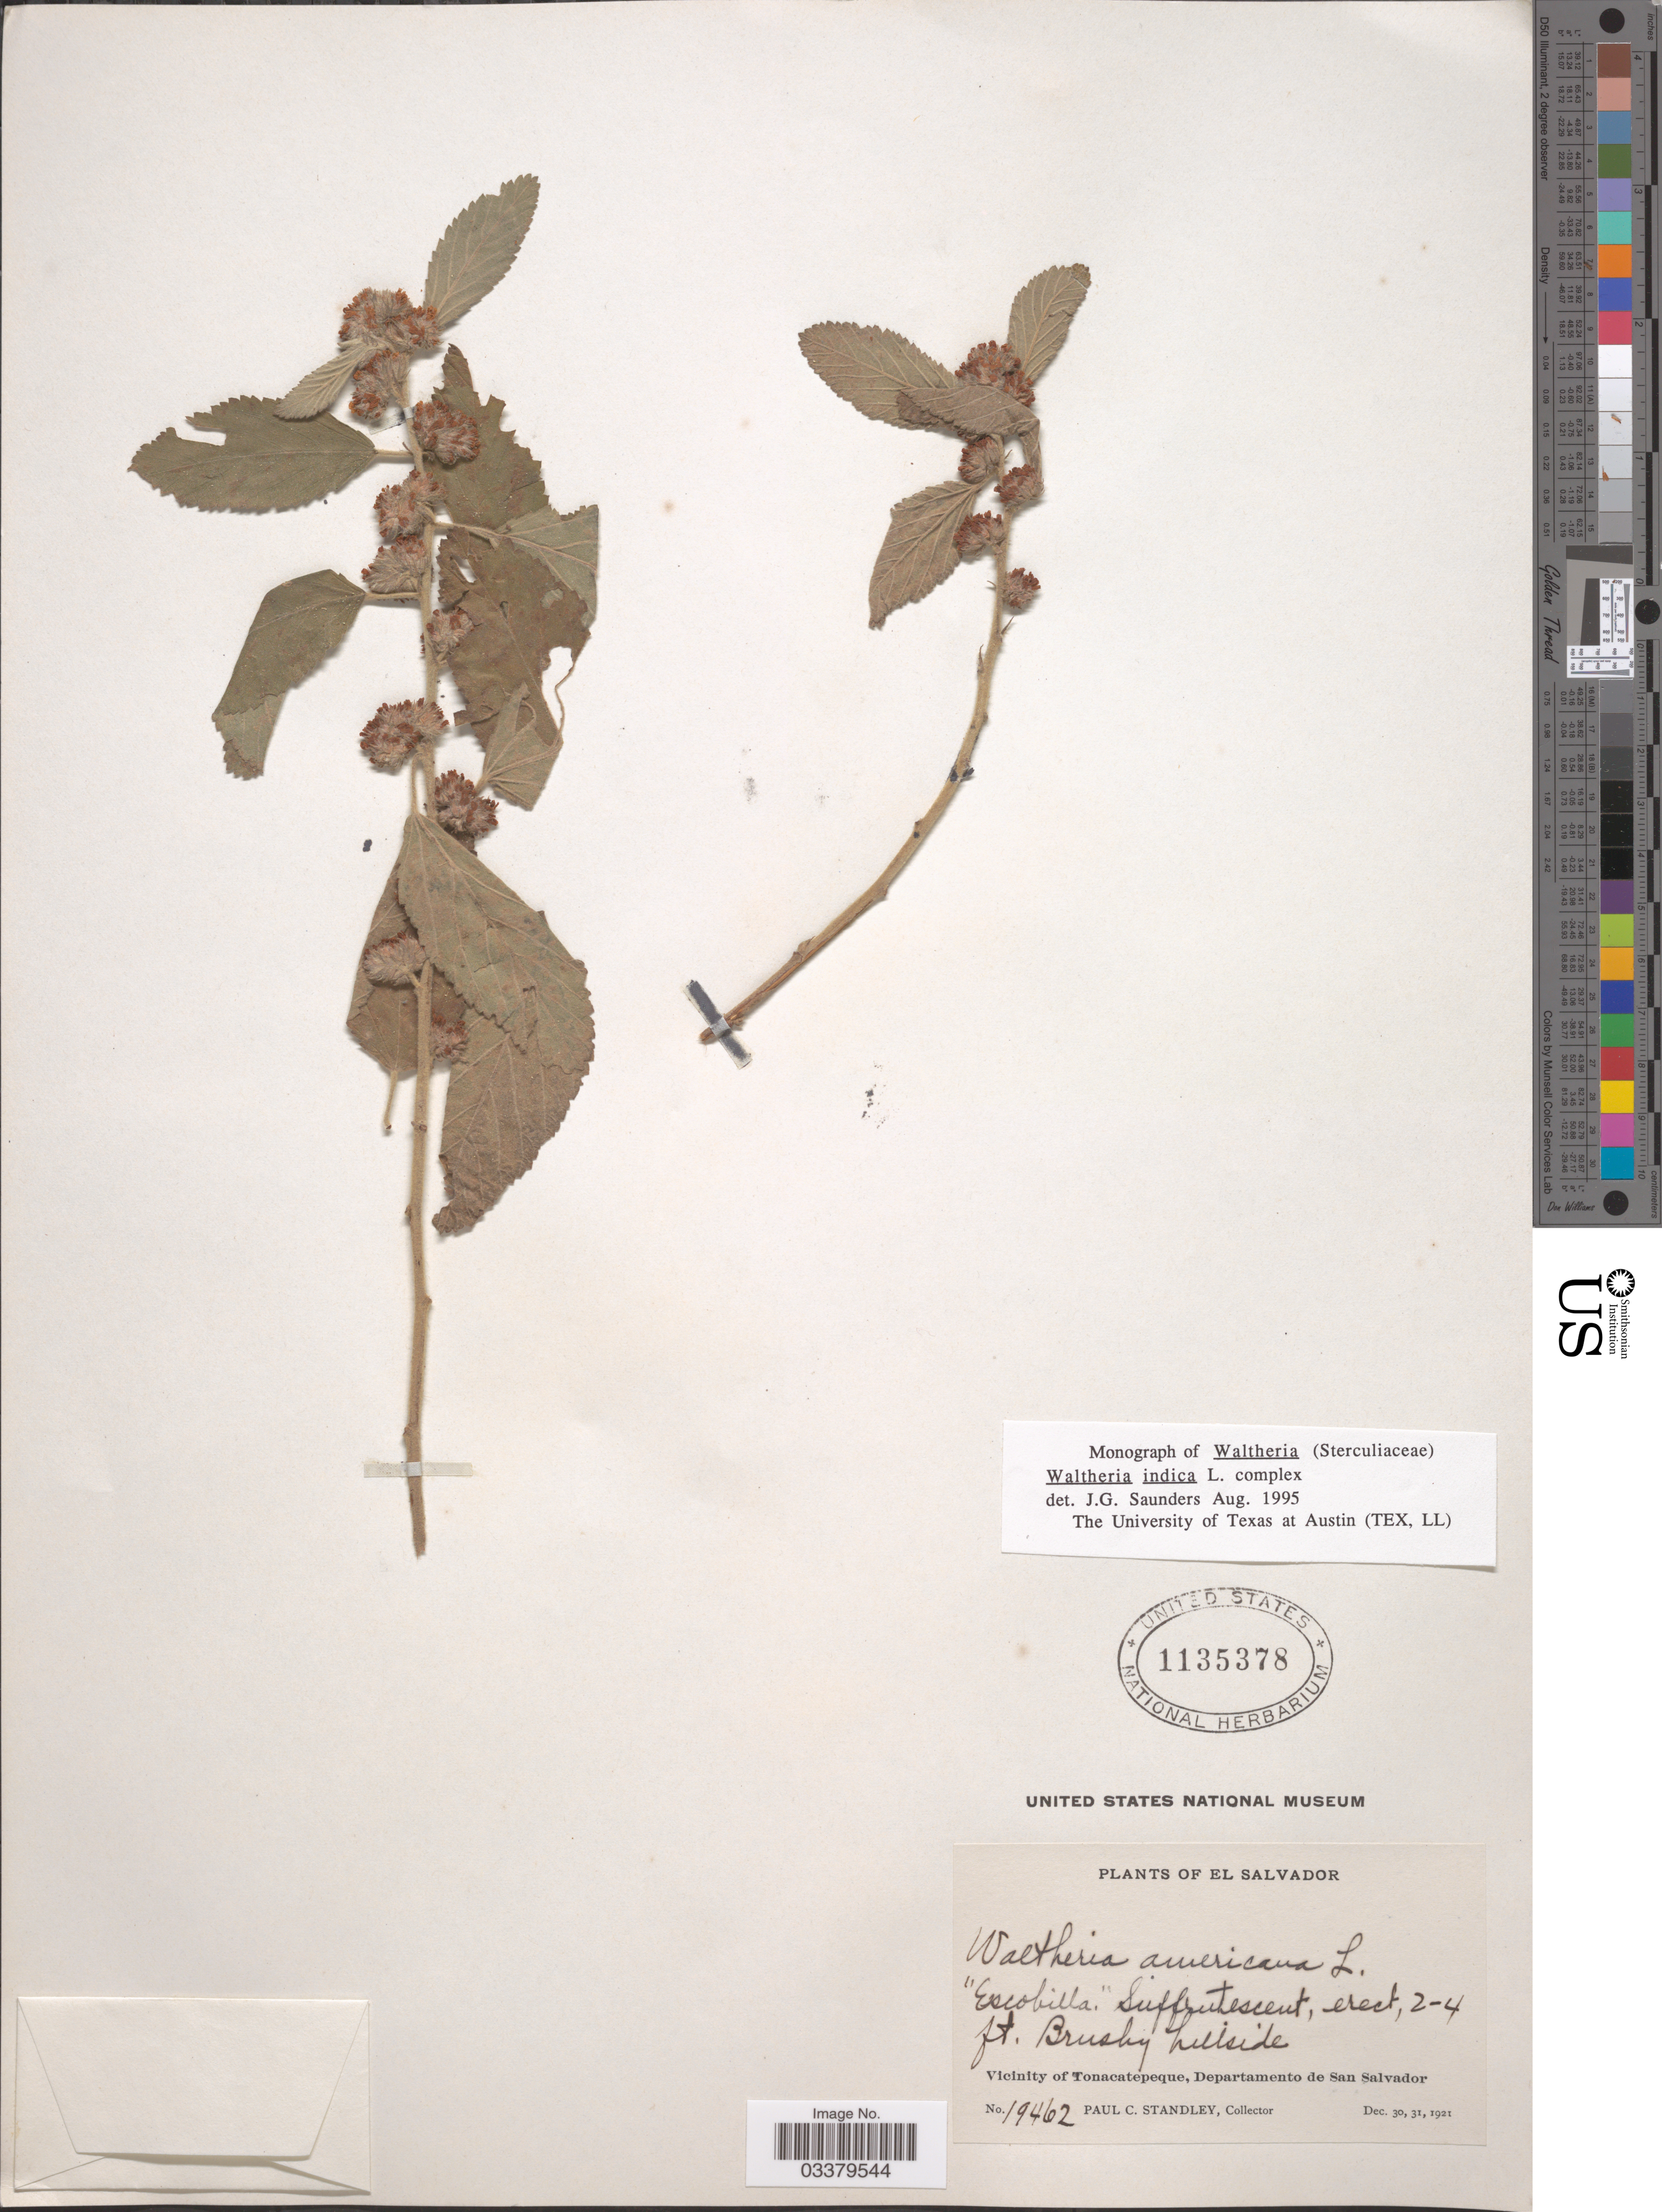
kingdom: Plantae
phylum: Tracheophyta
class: Magnoliopsida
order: Malvales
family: Malvaceae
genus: Waltheria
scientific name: Waltheria indica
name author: L.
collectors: P. C. Standley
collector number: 19462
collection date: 1921-12-30/1921-12-31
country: El Salvador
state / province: San Salvador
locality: Vicinity of Tonacatepeque, Departamento de San Salvador.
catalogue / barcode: US 1135378